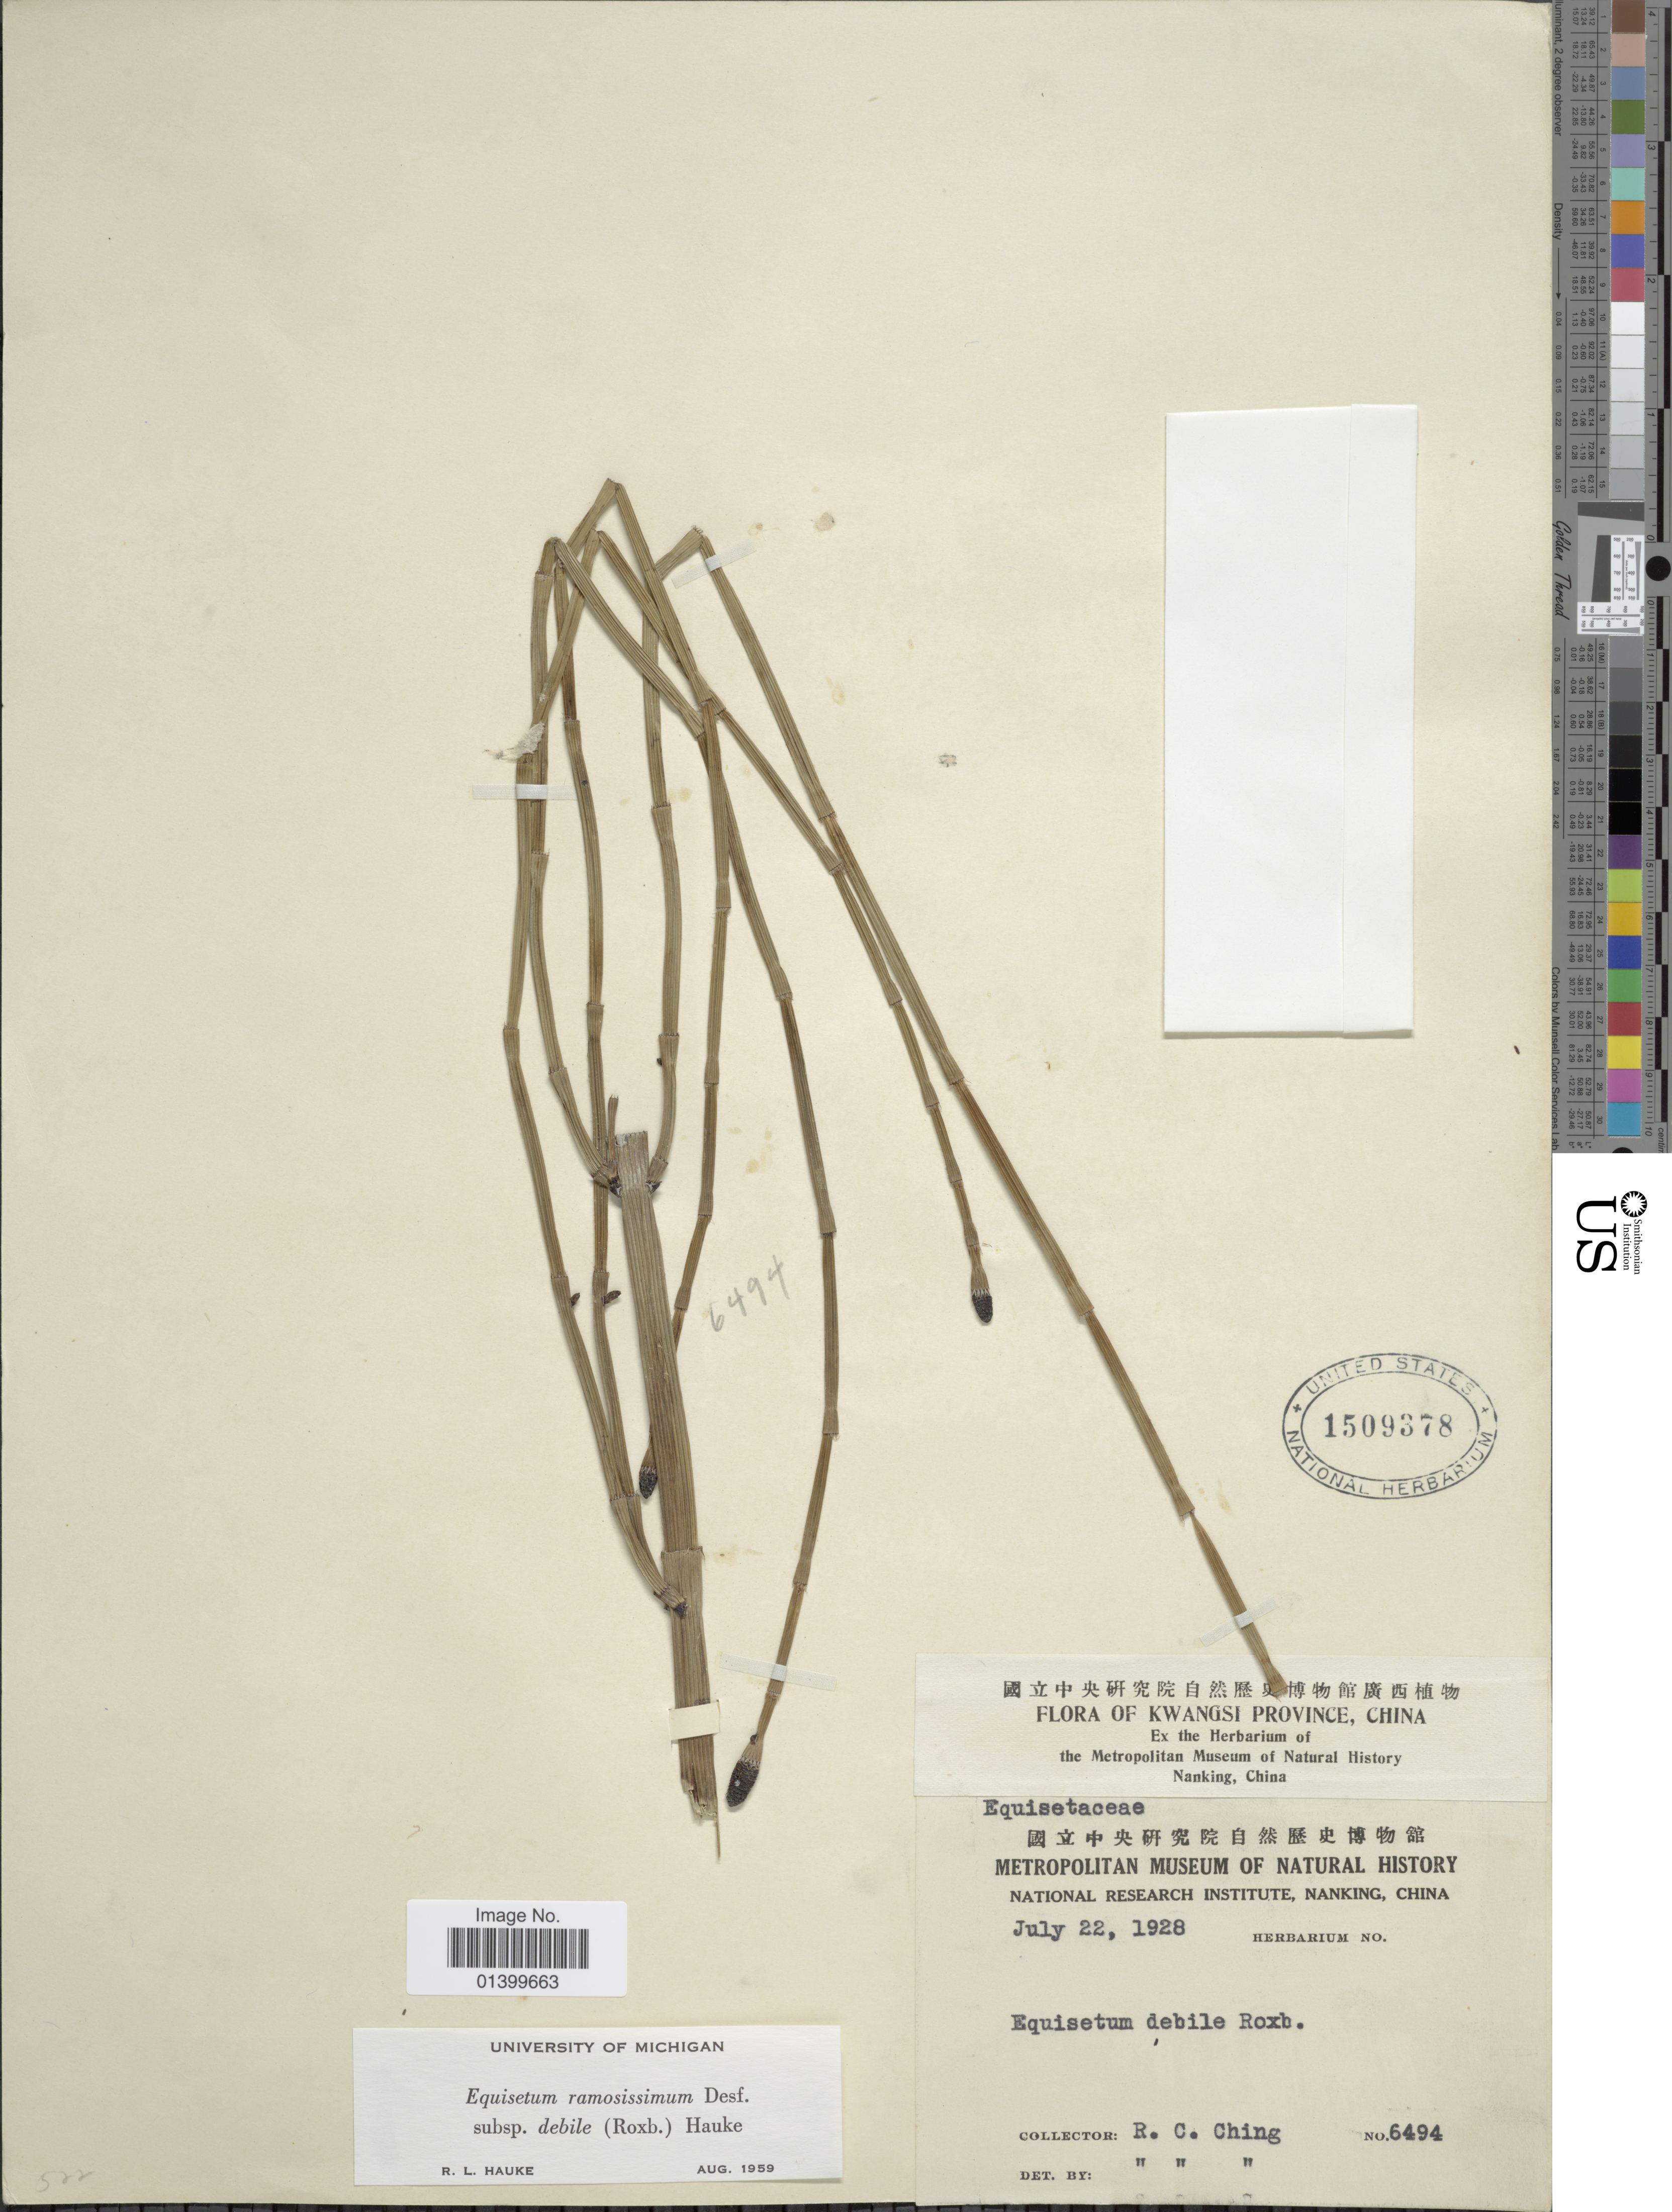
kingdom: Plantae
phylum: Tracheophyta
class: Polypodiopsida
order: Equisetales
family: Equisetaceae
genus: Equisetum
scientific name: Equisetum ramosissimum subsp. debile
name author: (Roxb. ex Vaucher) Hauke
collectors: R. C. Ching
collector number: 6494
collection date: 1928-07-22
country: China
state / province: Guangxi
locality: Flora of Kwangsi Province, China.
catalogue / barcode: US 1509378